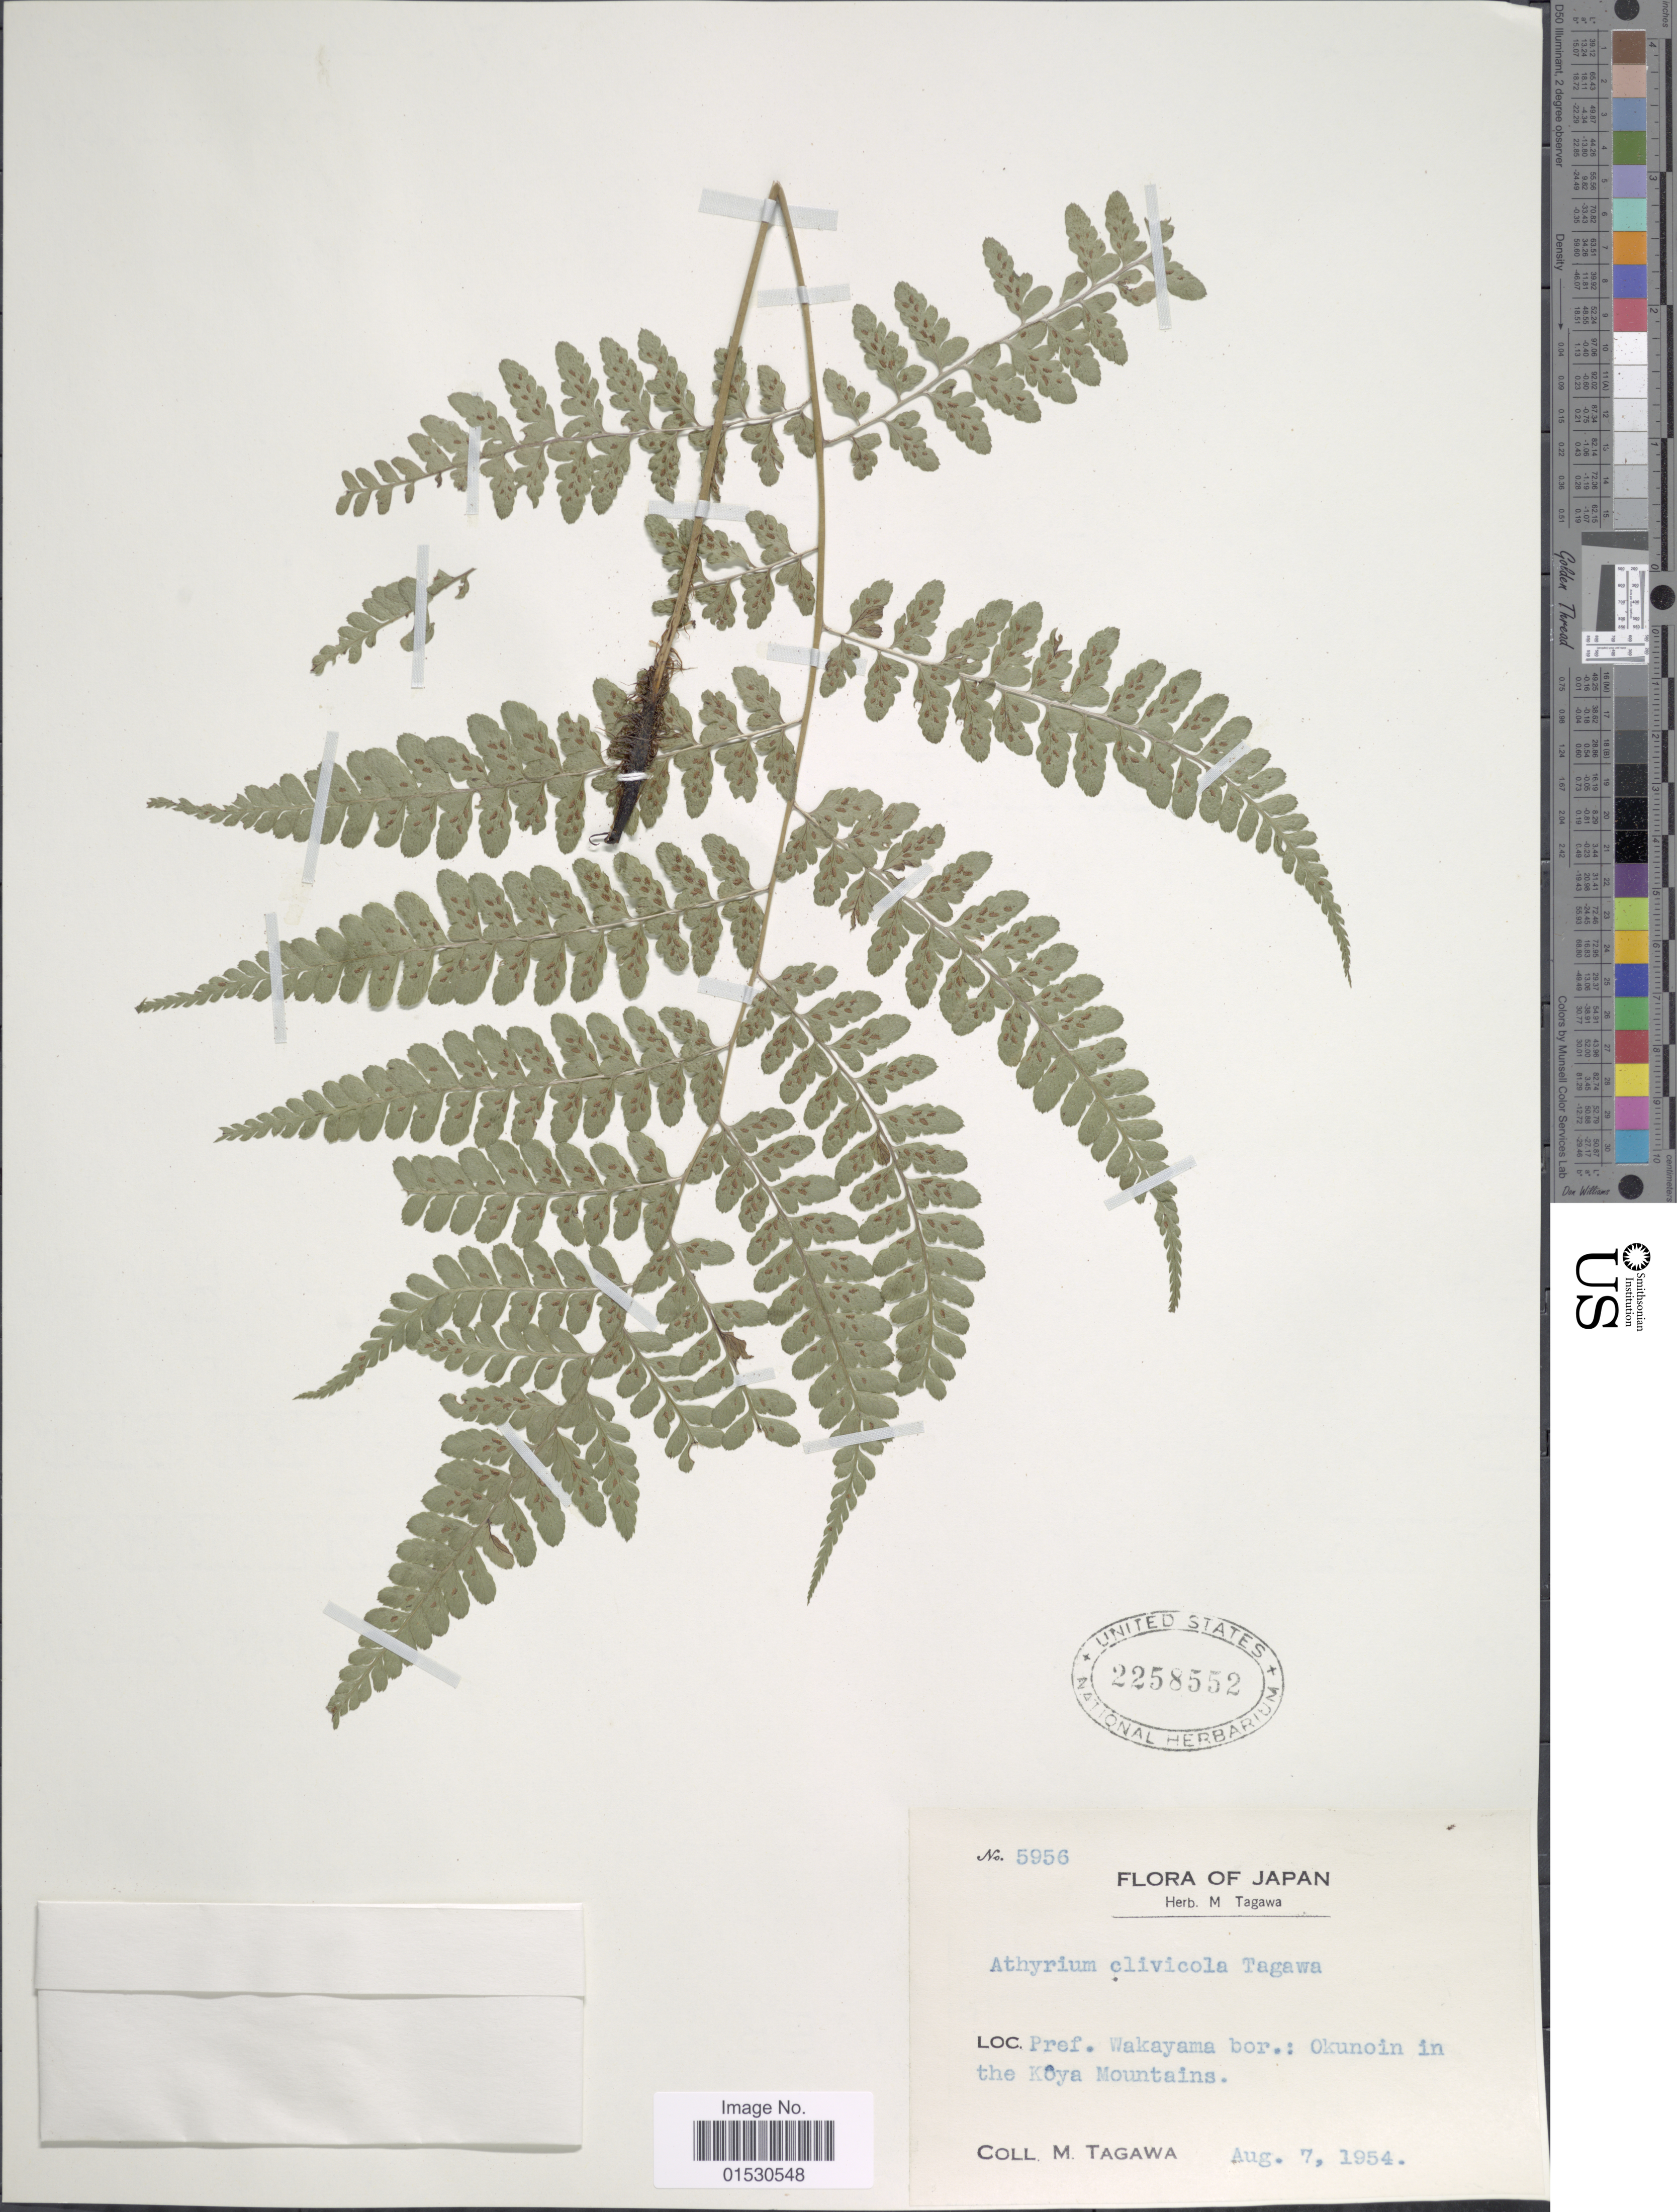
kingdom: Plantae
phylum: Tracheophyta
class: Polypodiopsida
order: Polypodiales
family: Athyriaceae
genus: Athyrium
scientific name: Athyrium clivicola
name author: Tagawa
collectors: M. Tagawa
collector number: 5956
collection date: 1954-08-07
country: Japan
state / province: Wakayama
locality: Okunoin in the Koya Mountains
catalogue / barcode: US 2258552